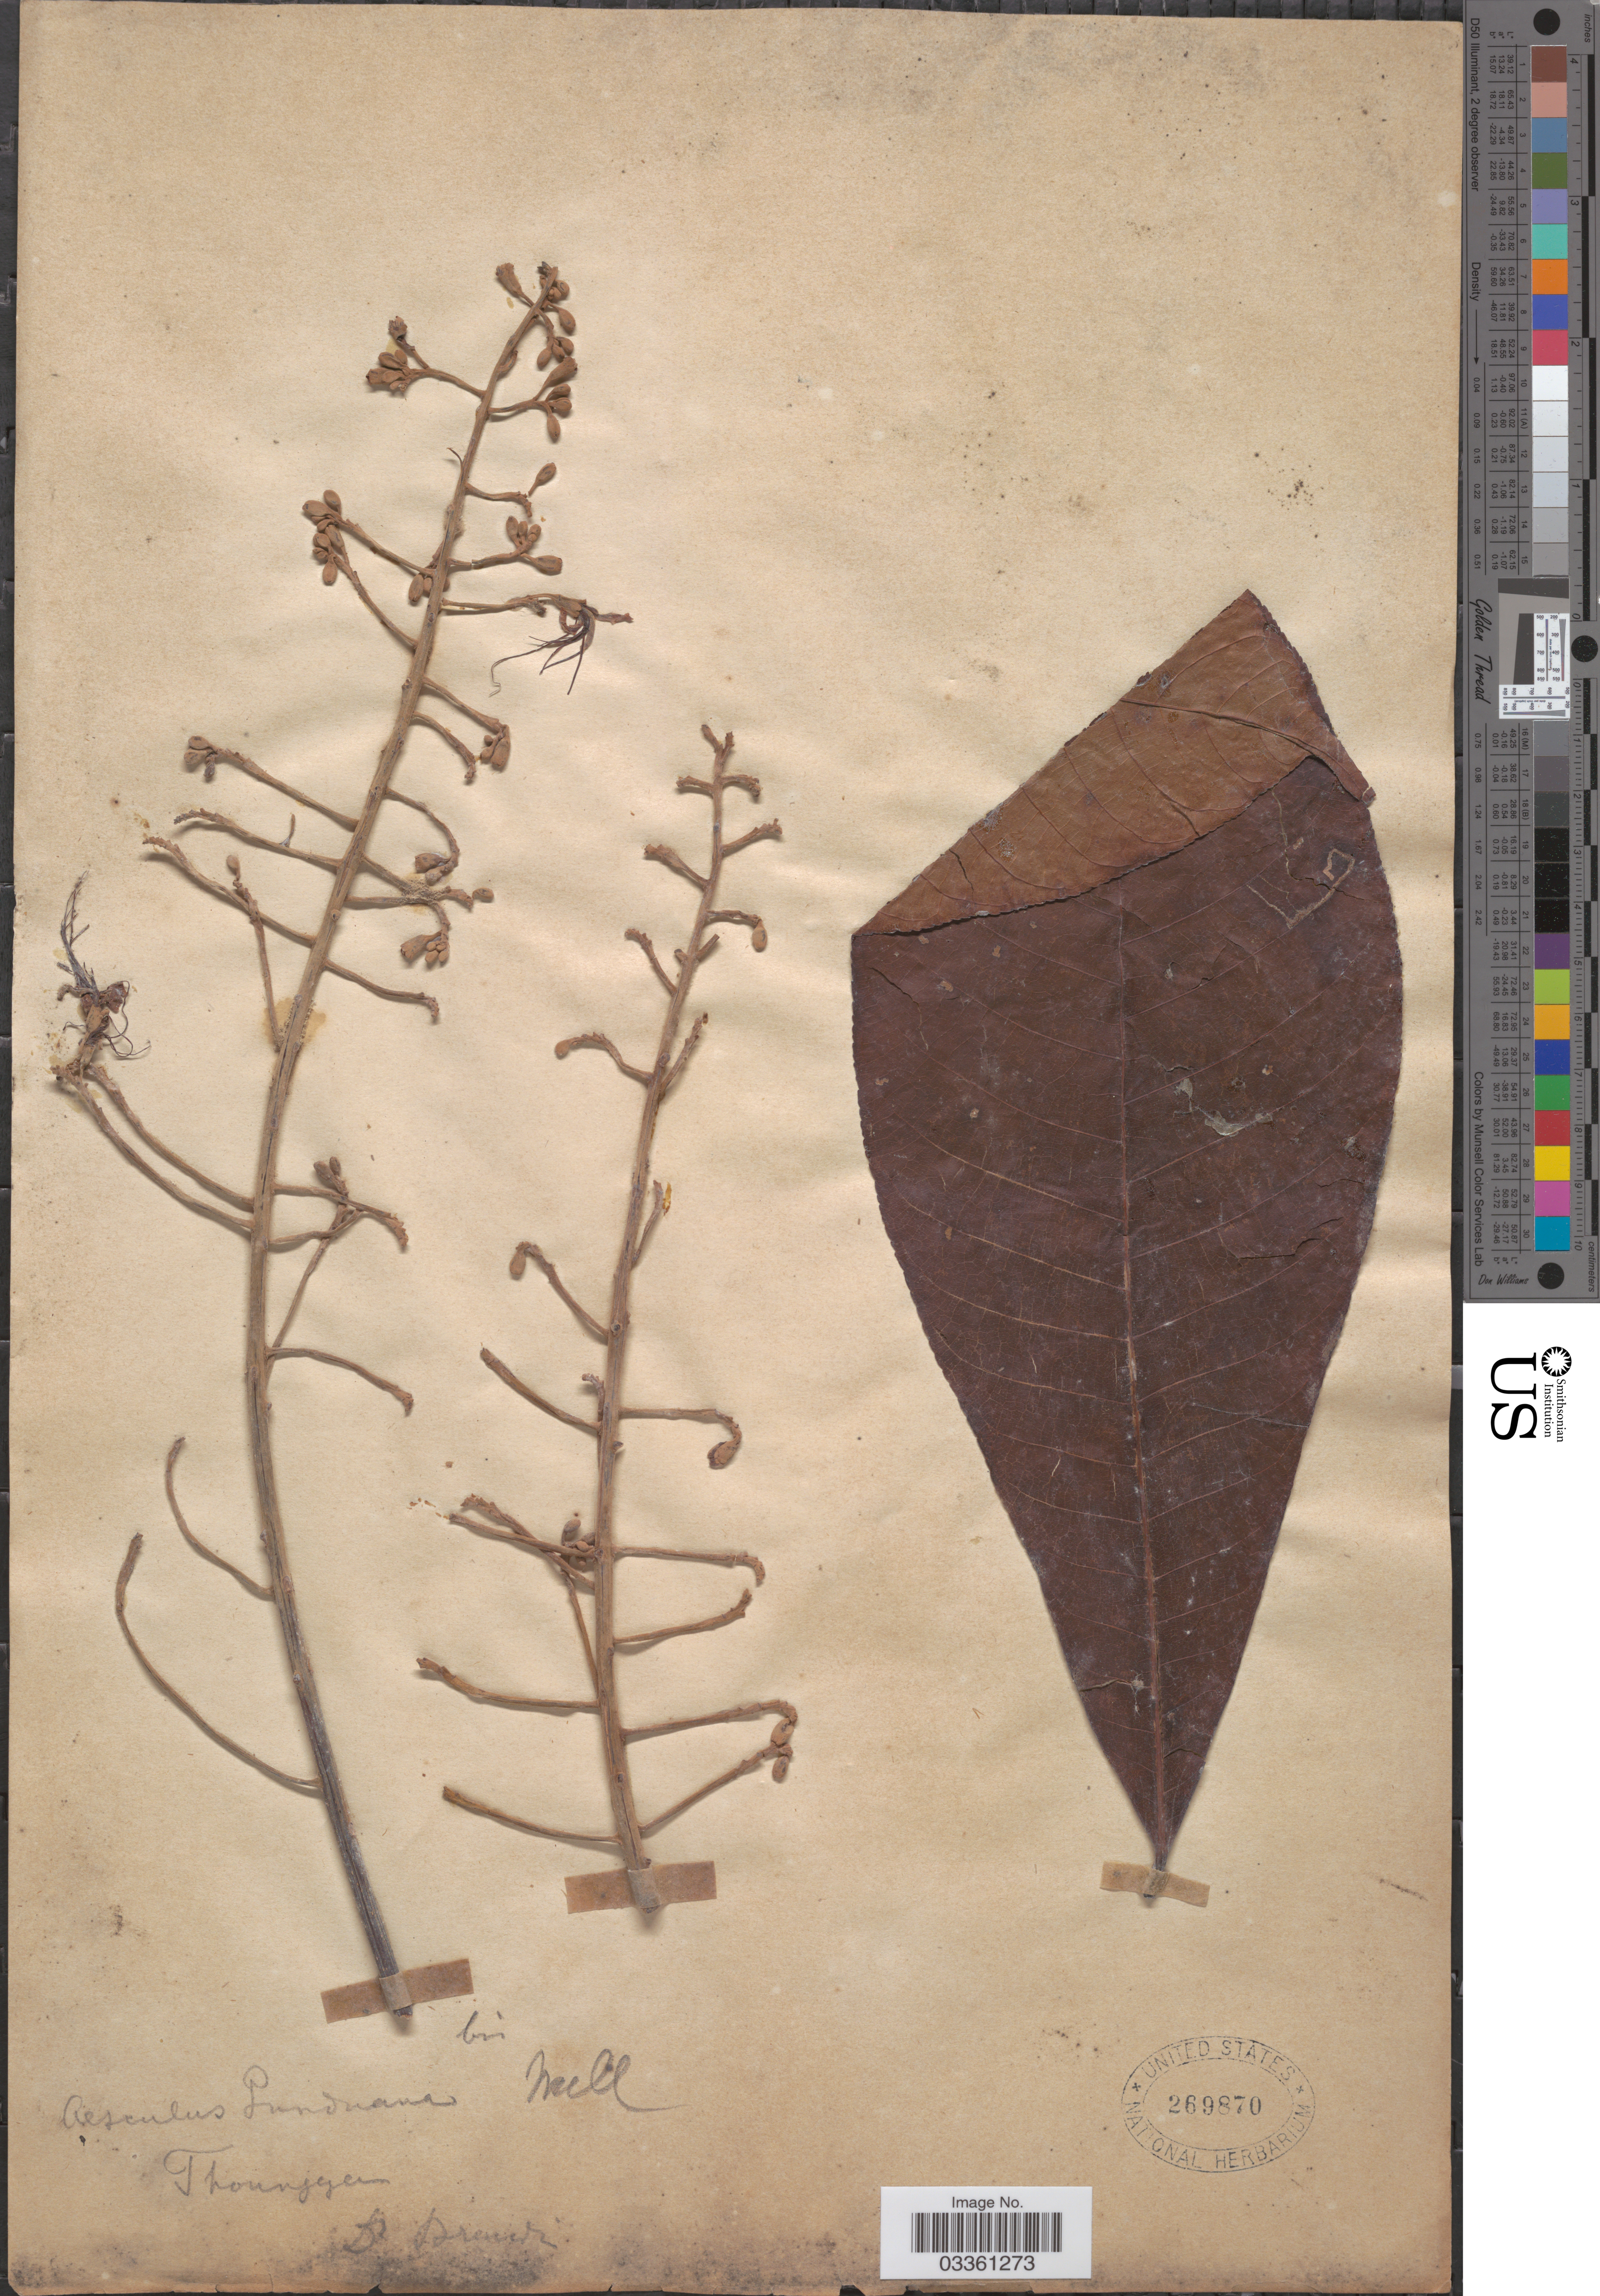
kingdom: Plantae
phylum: Tracheophyta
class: Magnoliopsida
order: Sapindales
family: Sapindaceae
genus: Aesculus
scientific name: Aesculus punduana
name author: Wall. ex Hiern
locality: Thounjuegn [interpreted].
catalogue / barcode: US 269870